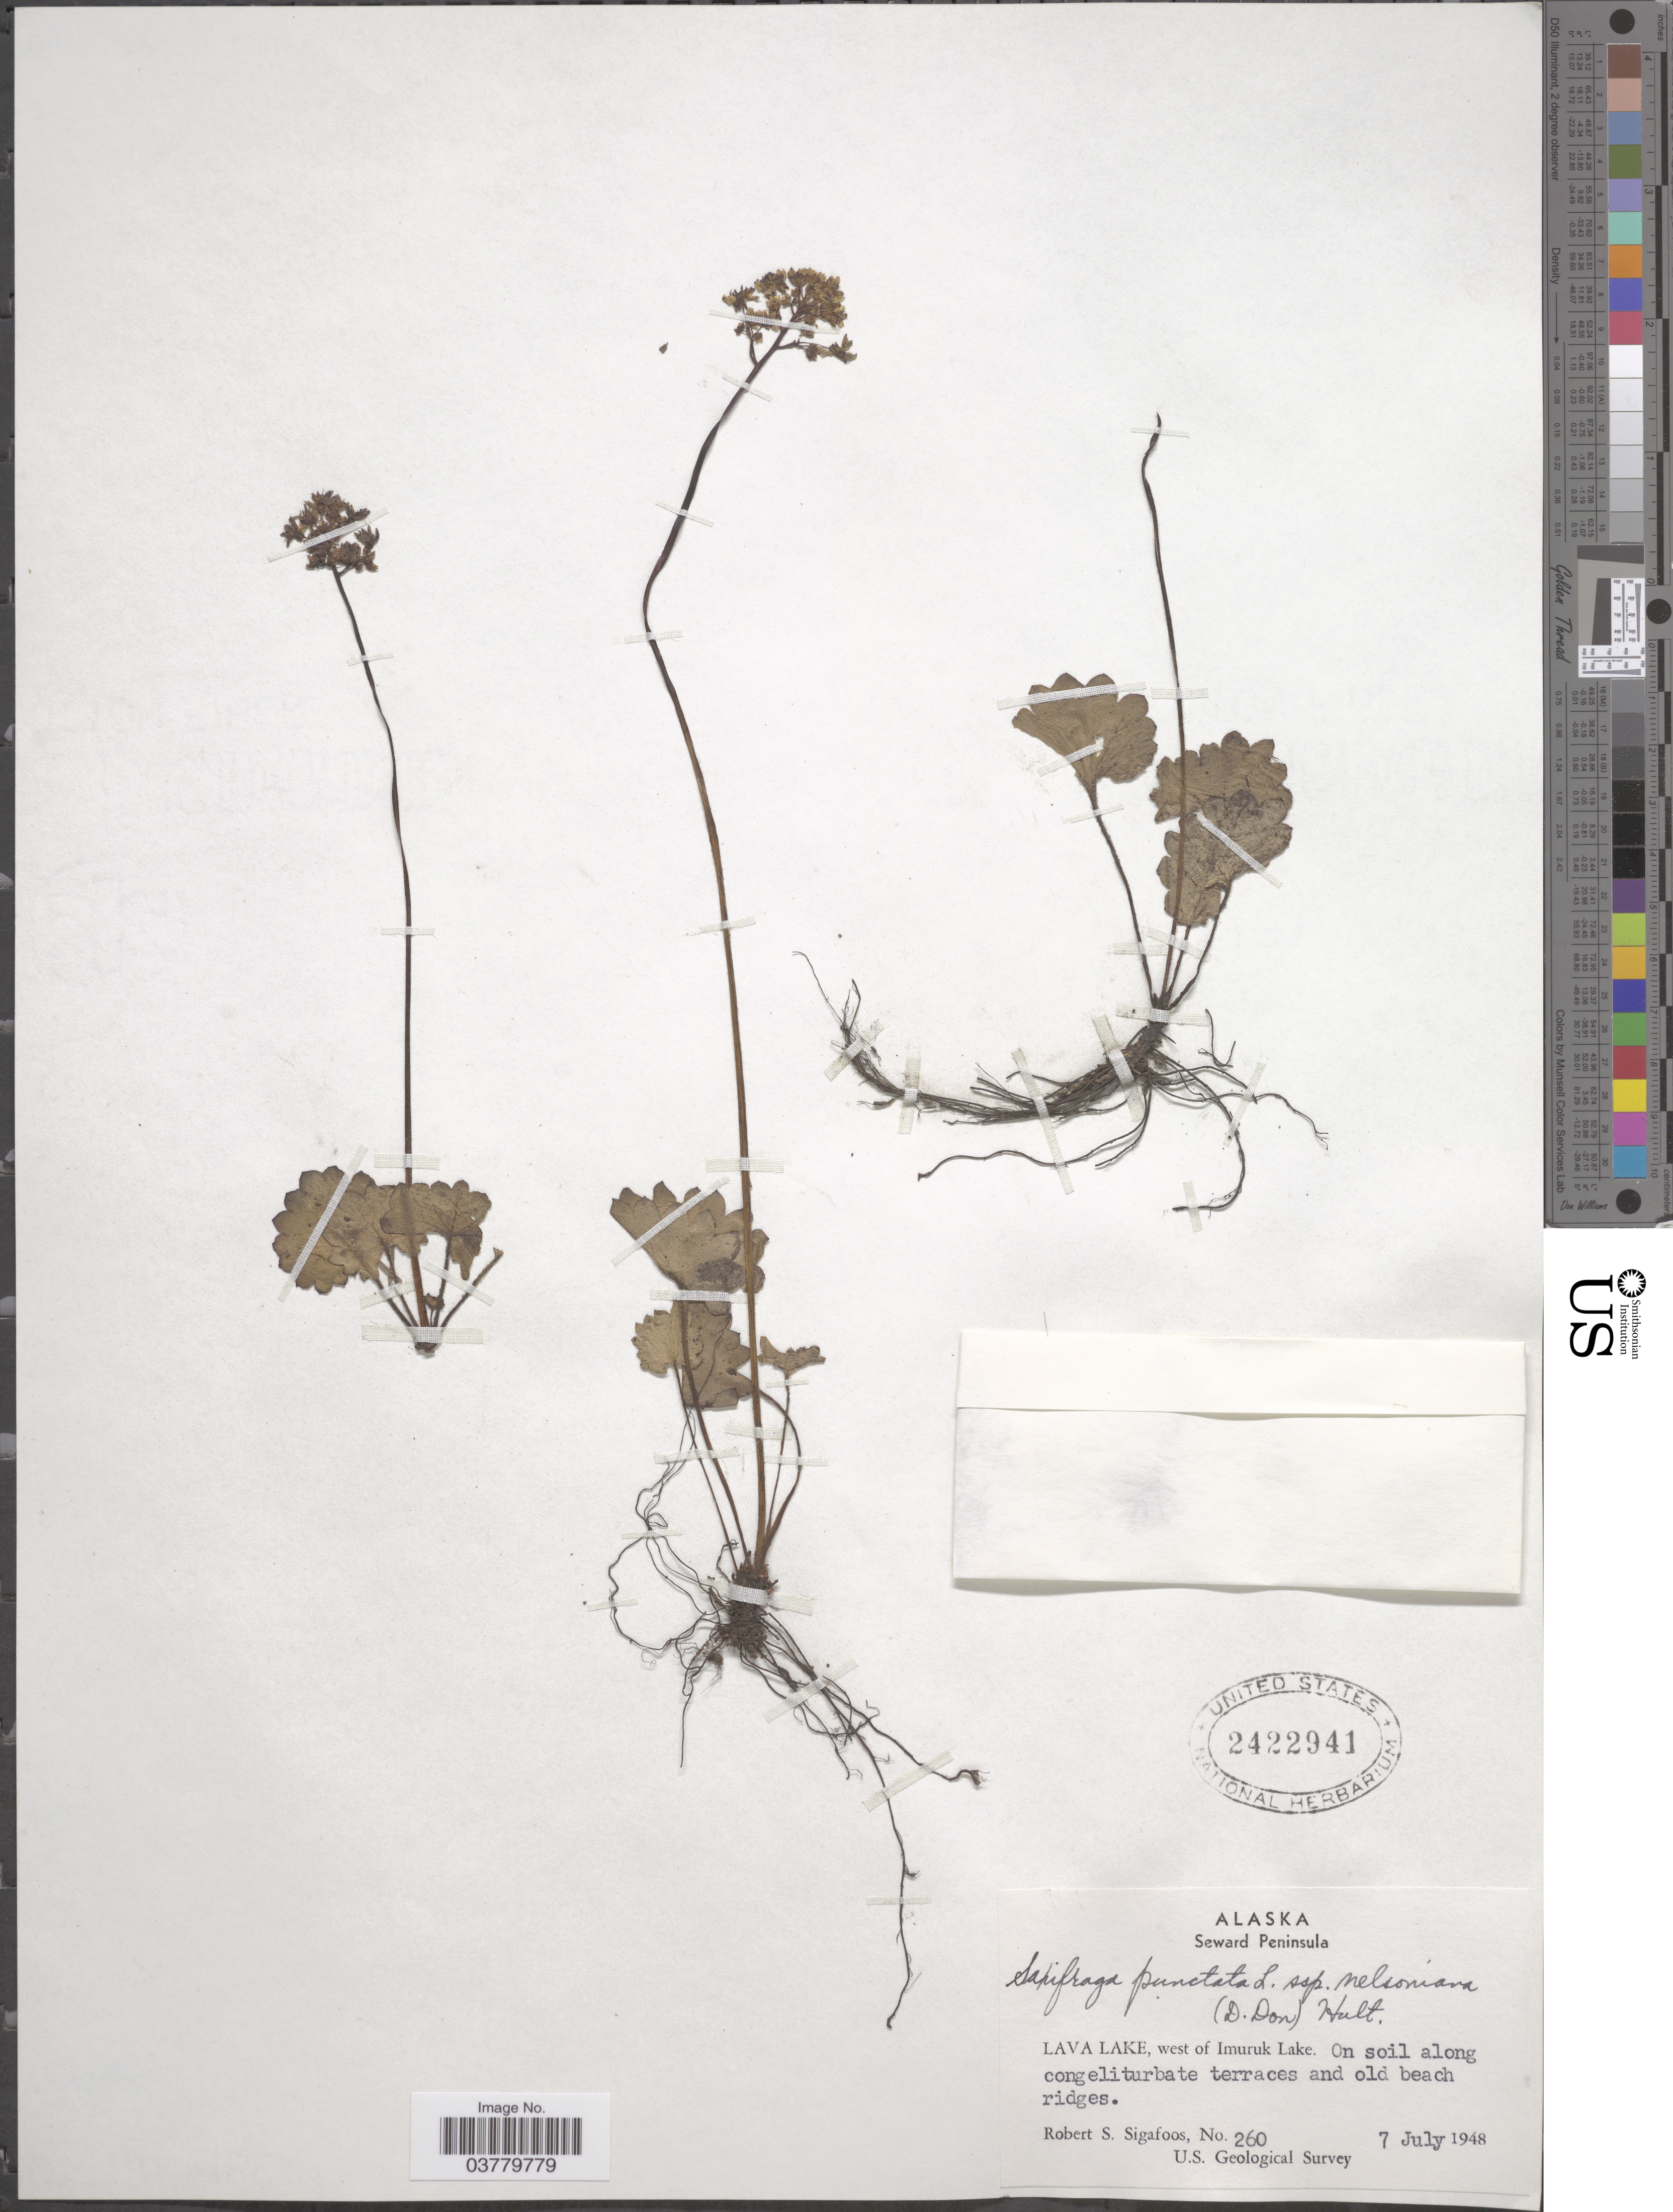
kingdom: Plantae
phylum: Tracheophyta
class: Magnoliopsida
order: Saxifragales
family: Saxifragaceae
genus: Micranthes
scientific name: Micranthes nelsoniana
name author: (D. Don) Small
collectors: R. Sigafoos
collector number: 260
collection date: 1948-07-07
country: United States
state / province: Alaska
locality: Seward Peninsula. Lava Lake, west of Imuruk Lake.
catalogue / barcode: US 2422941